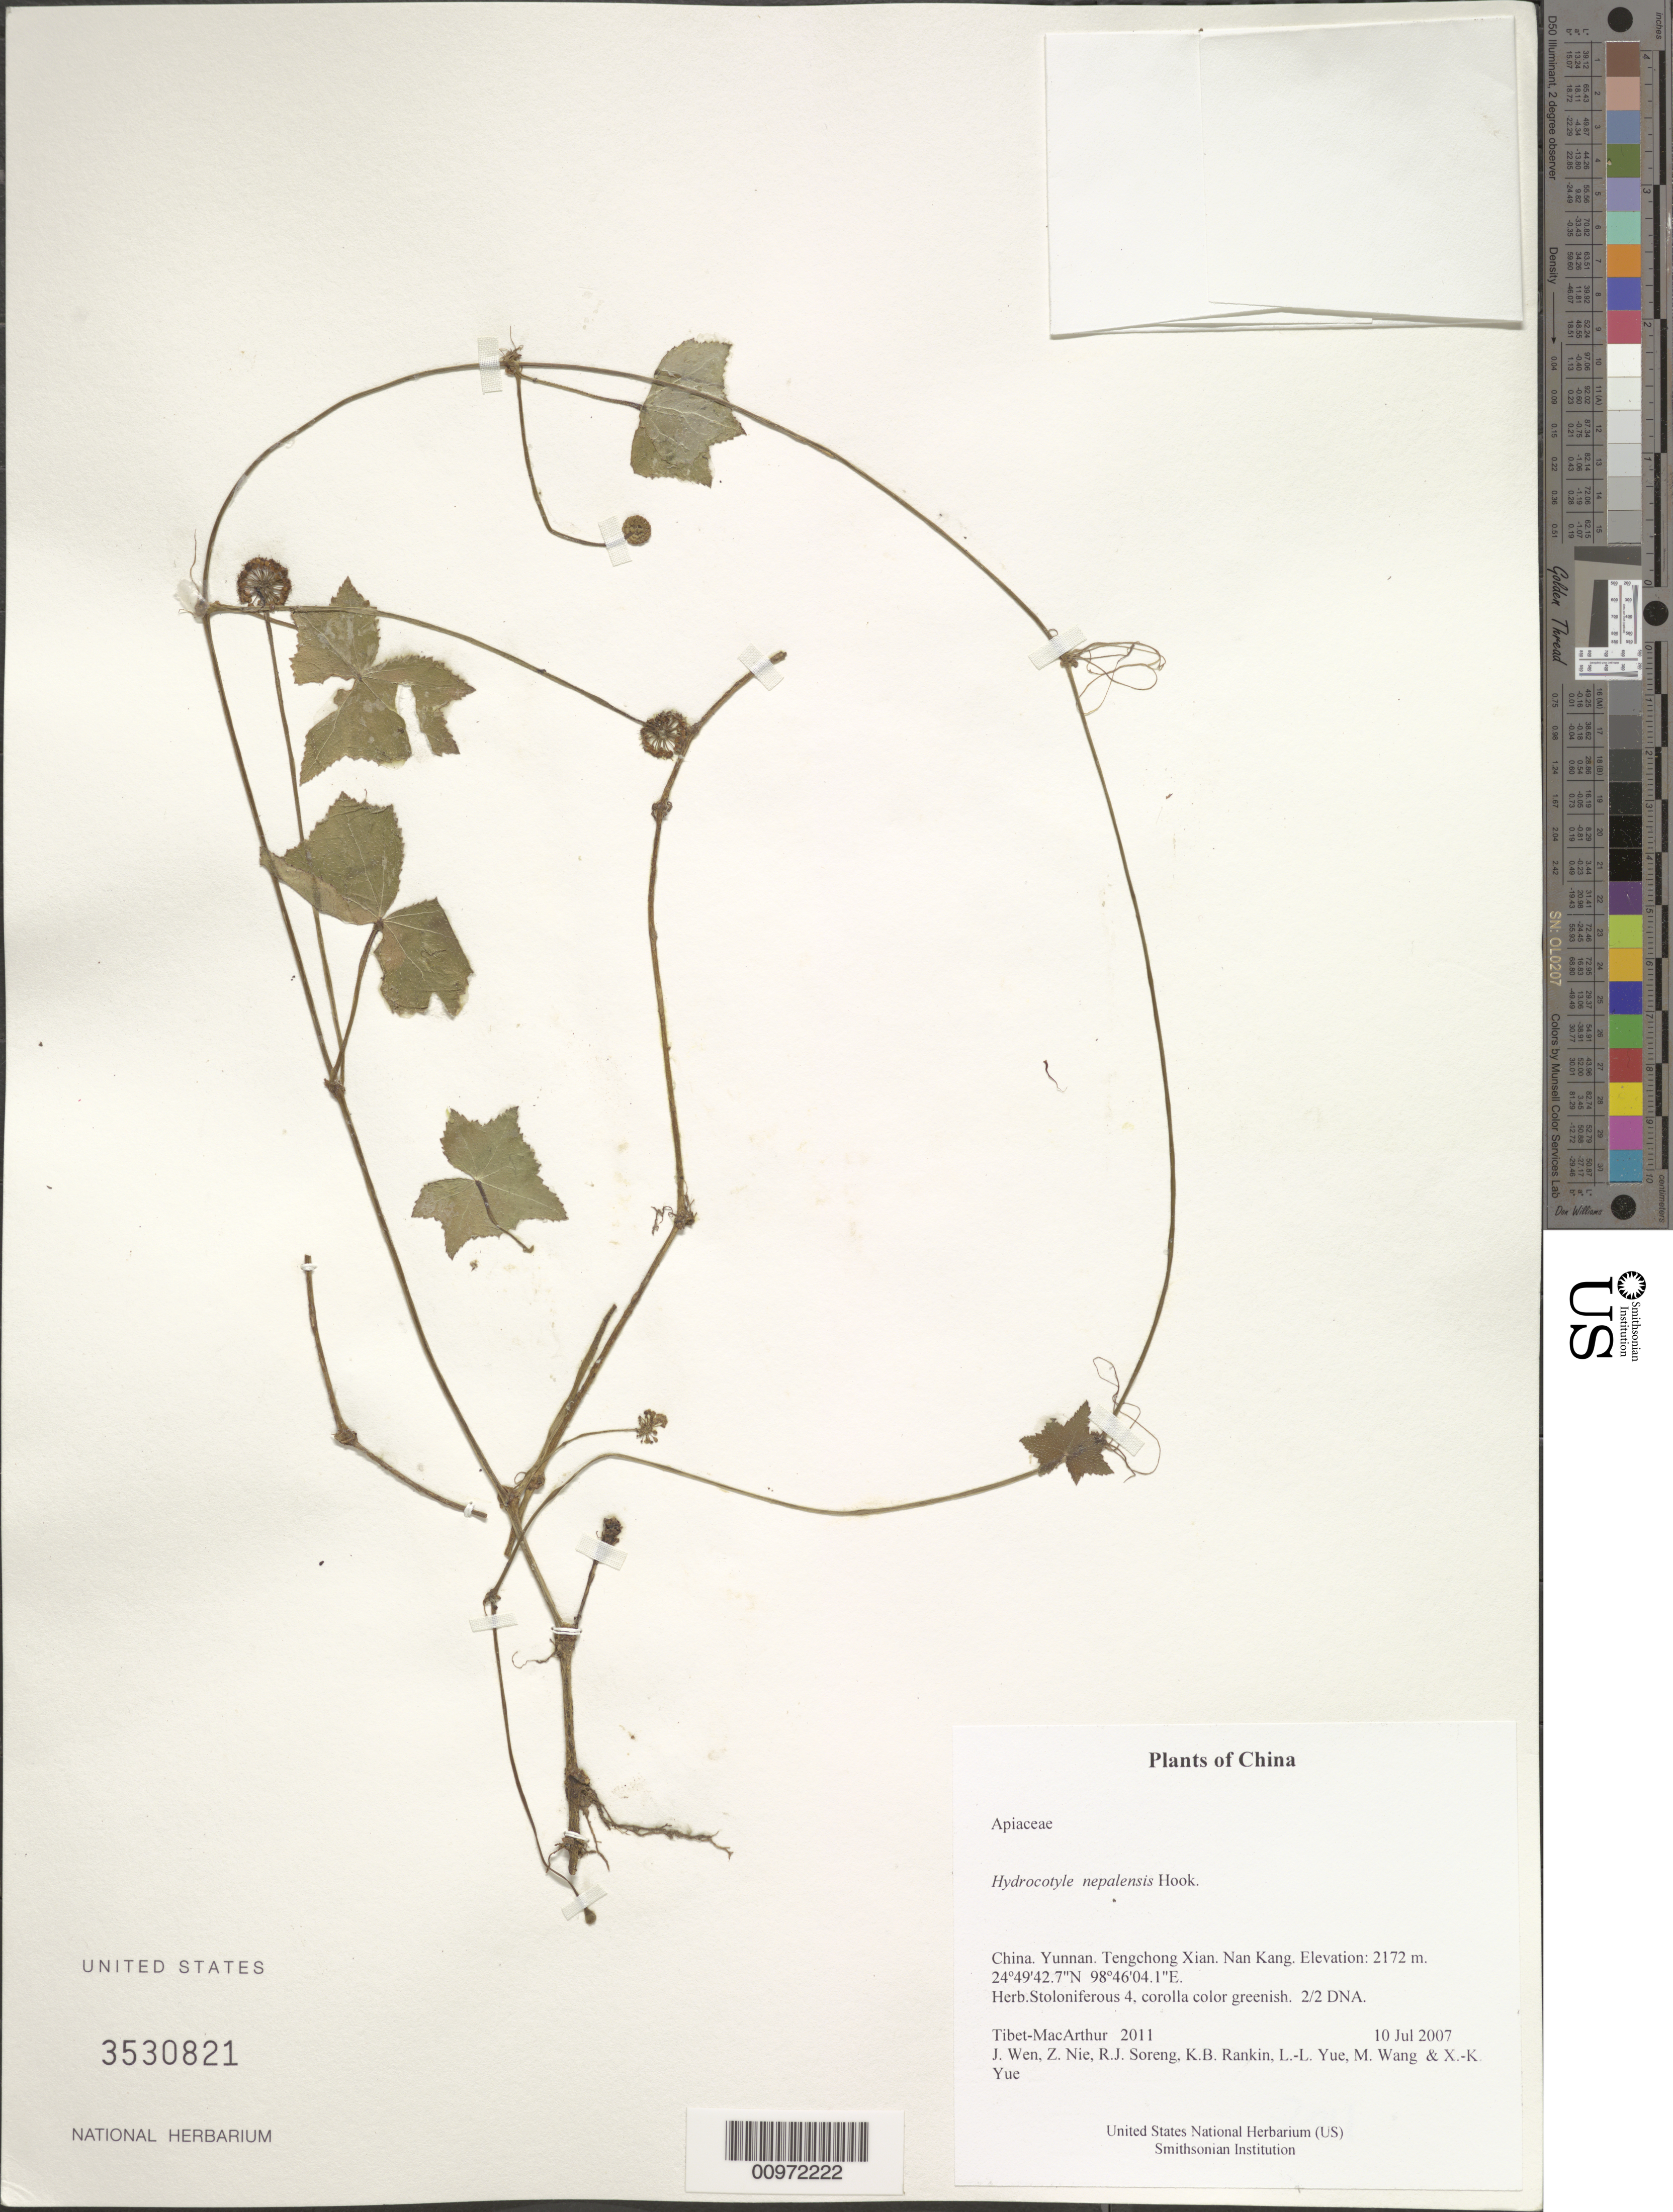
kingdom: Plantae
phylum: Tracheophyta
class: Magnoliopsida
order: Apiales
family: Araliaceae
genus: Hydrocotyle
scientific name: Hydrocotyle nepalensis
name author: Hook.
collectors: Tibet-MacArthur, J. Wen, Z. Nie, R. J. Soreng, K. Rankin, L. Yue, M. Wang & X. Yue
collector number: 2011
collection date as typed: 10 Jul 2007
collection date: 2007-07-10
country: China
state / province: Yunnan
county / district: Tengchong Xian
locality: Nan Kang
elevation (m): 2172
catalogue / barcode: US 3530821